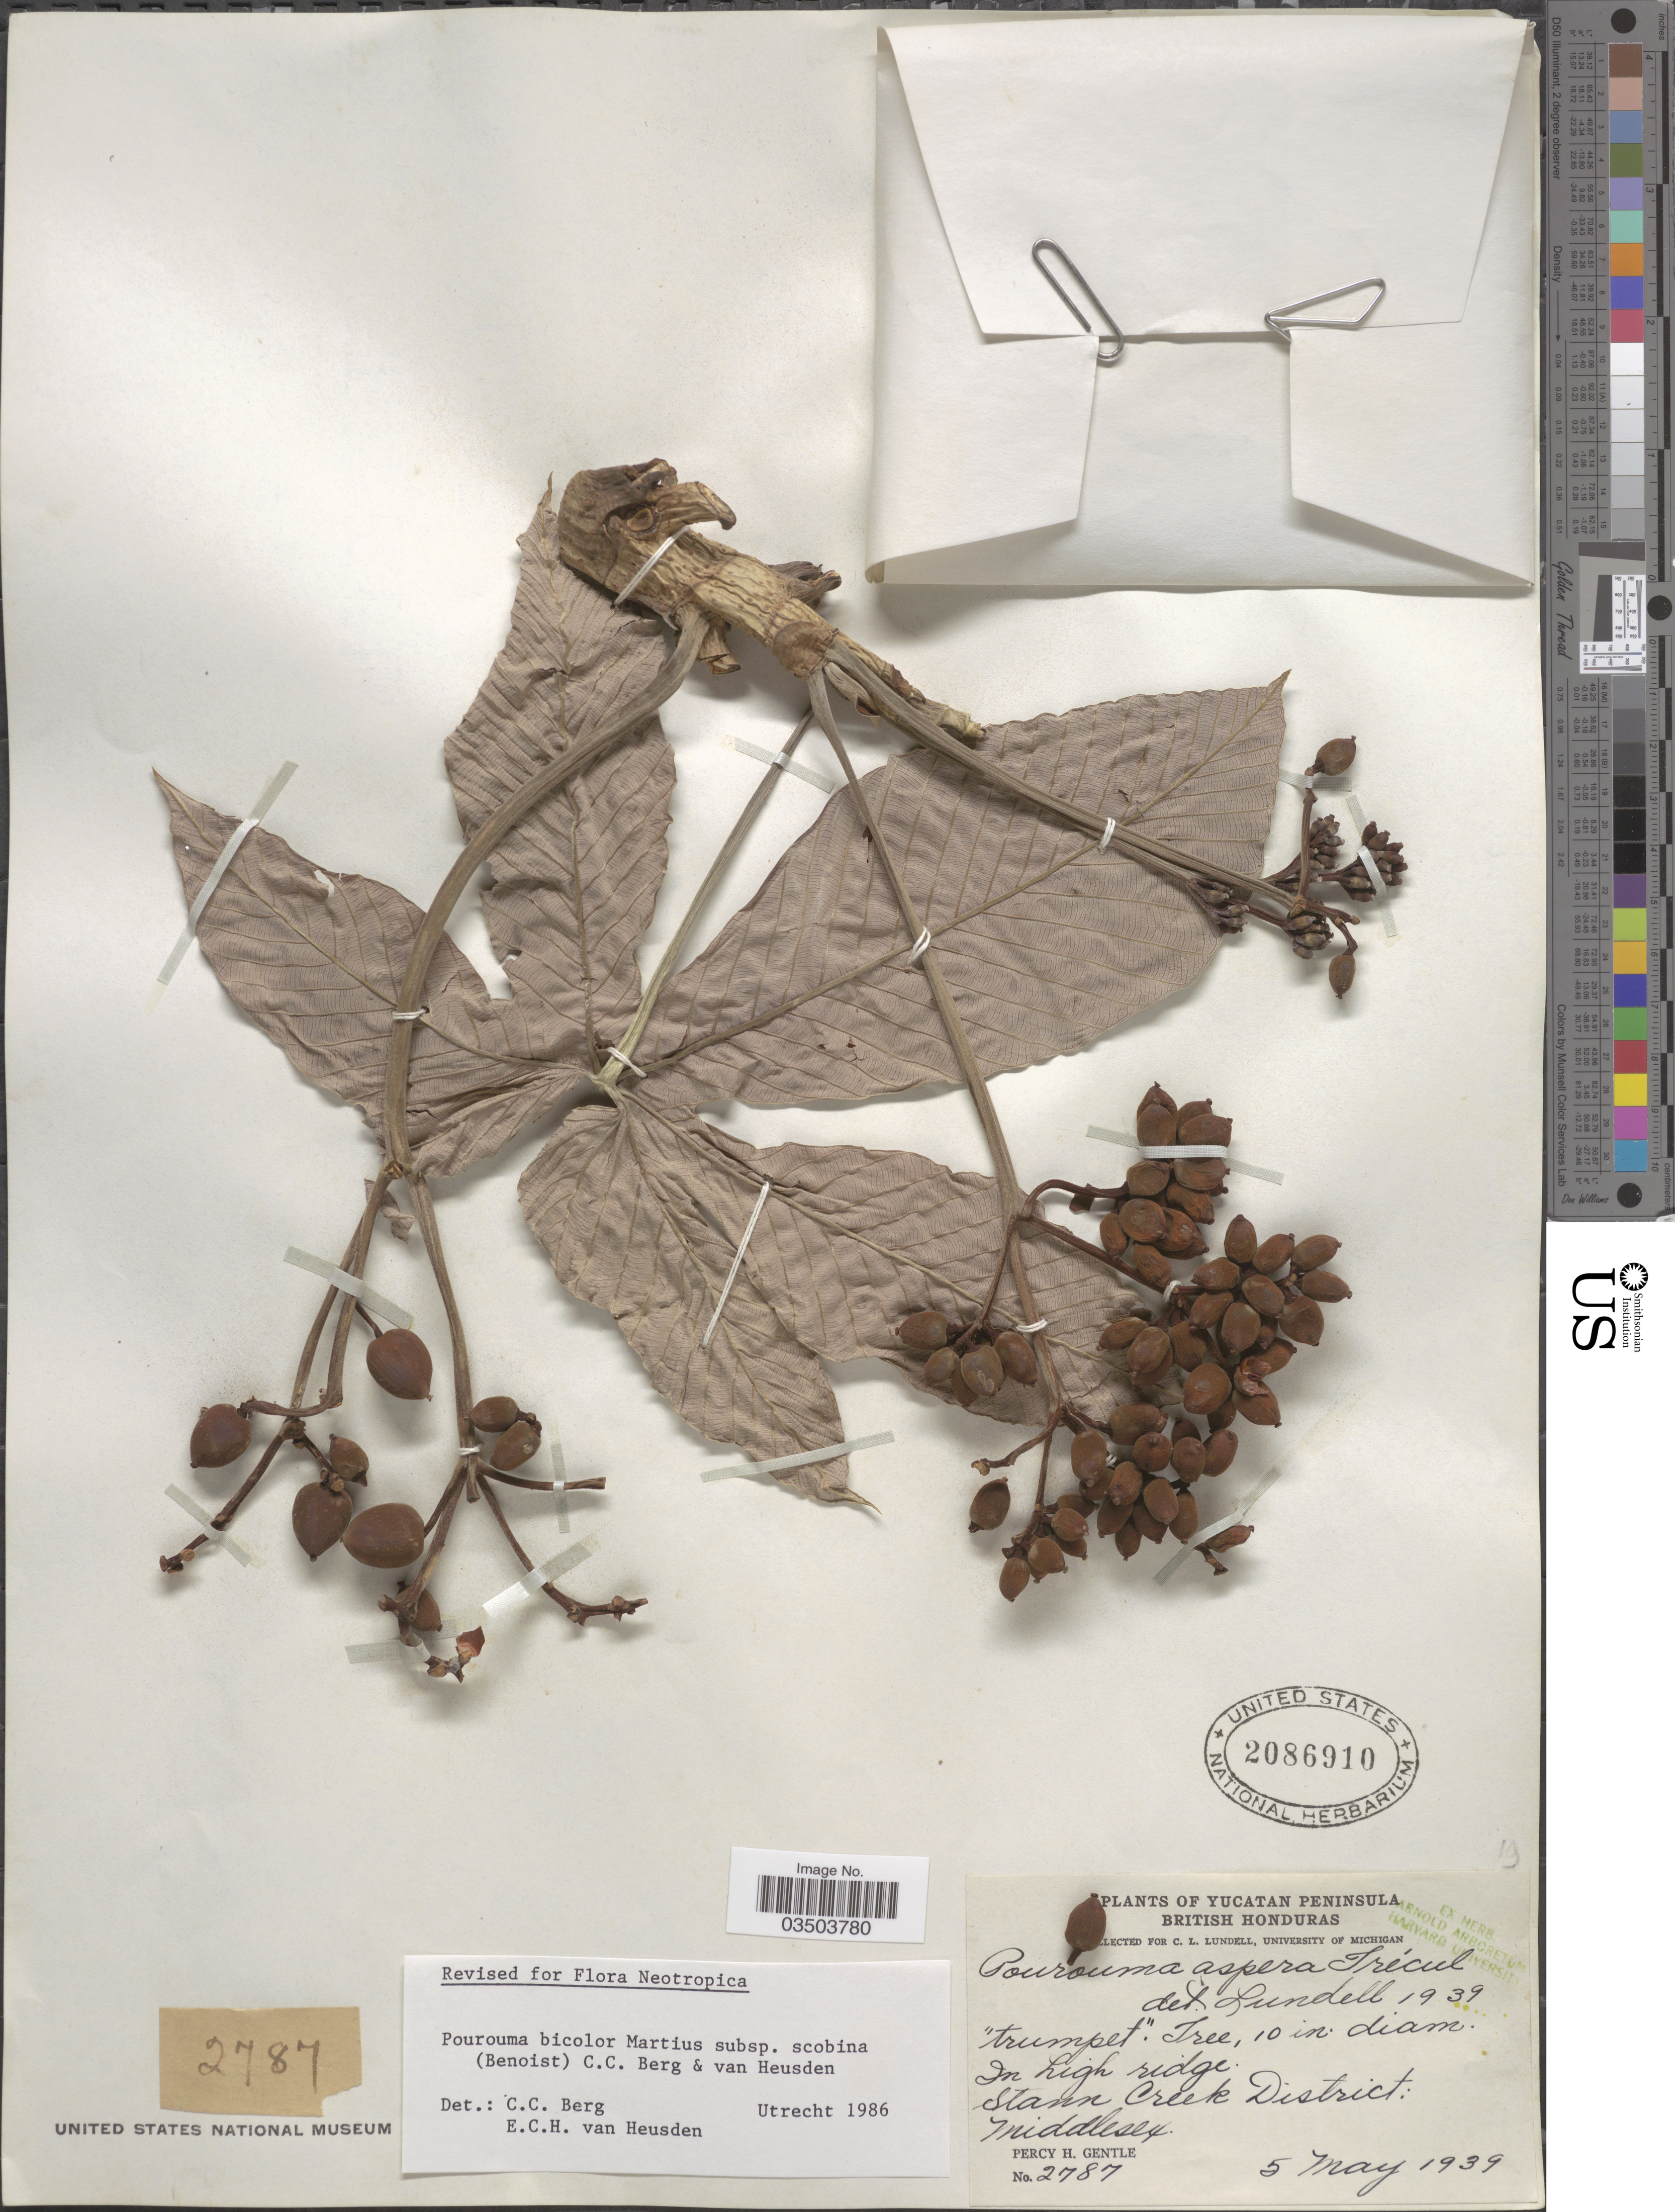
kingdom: Plantae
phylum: Tracheophyta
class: Magnoliopsida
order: Rosales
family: Urticaceae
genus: Pourouma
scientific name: Pourouma bicolor subsp. scobina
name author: (Benoist) C.C. Berg & Heusden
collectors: P. H. Gentle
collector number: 2787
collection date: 1939-05-05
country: Belize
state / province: Stann Creek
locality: Yucatan Peninsula. British Honduras. Stann Creek District: Middlesex.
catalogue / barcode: US 2086910